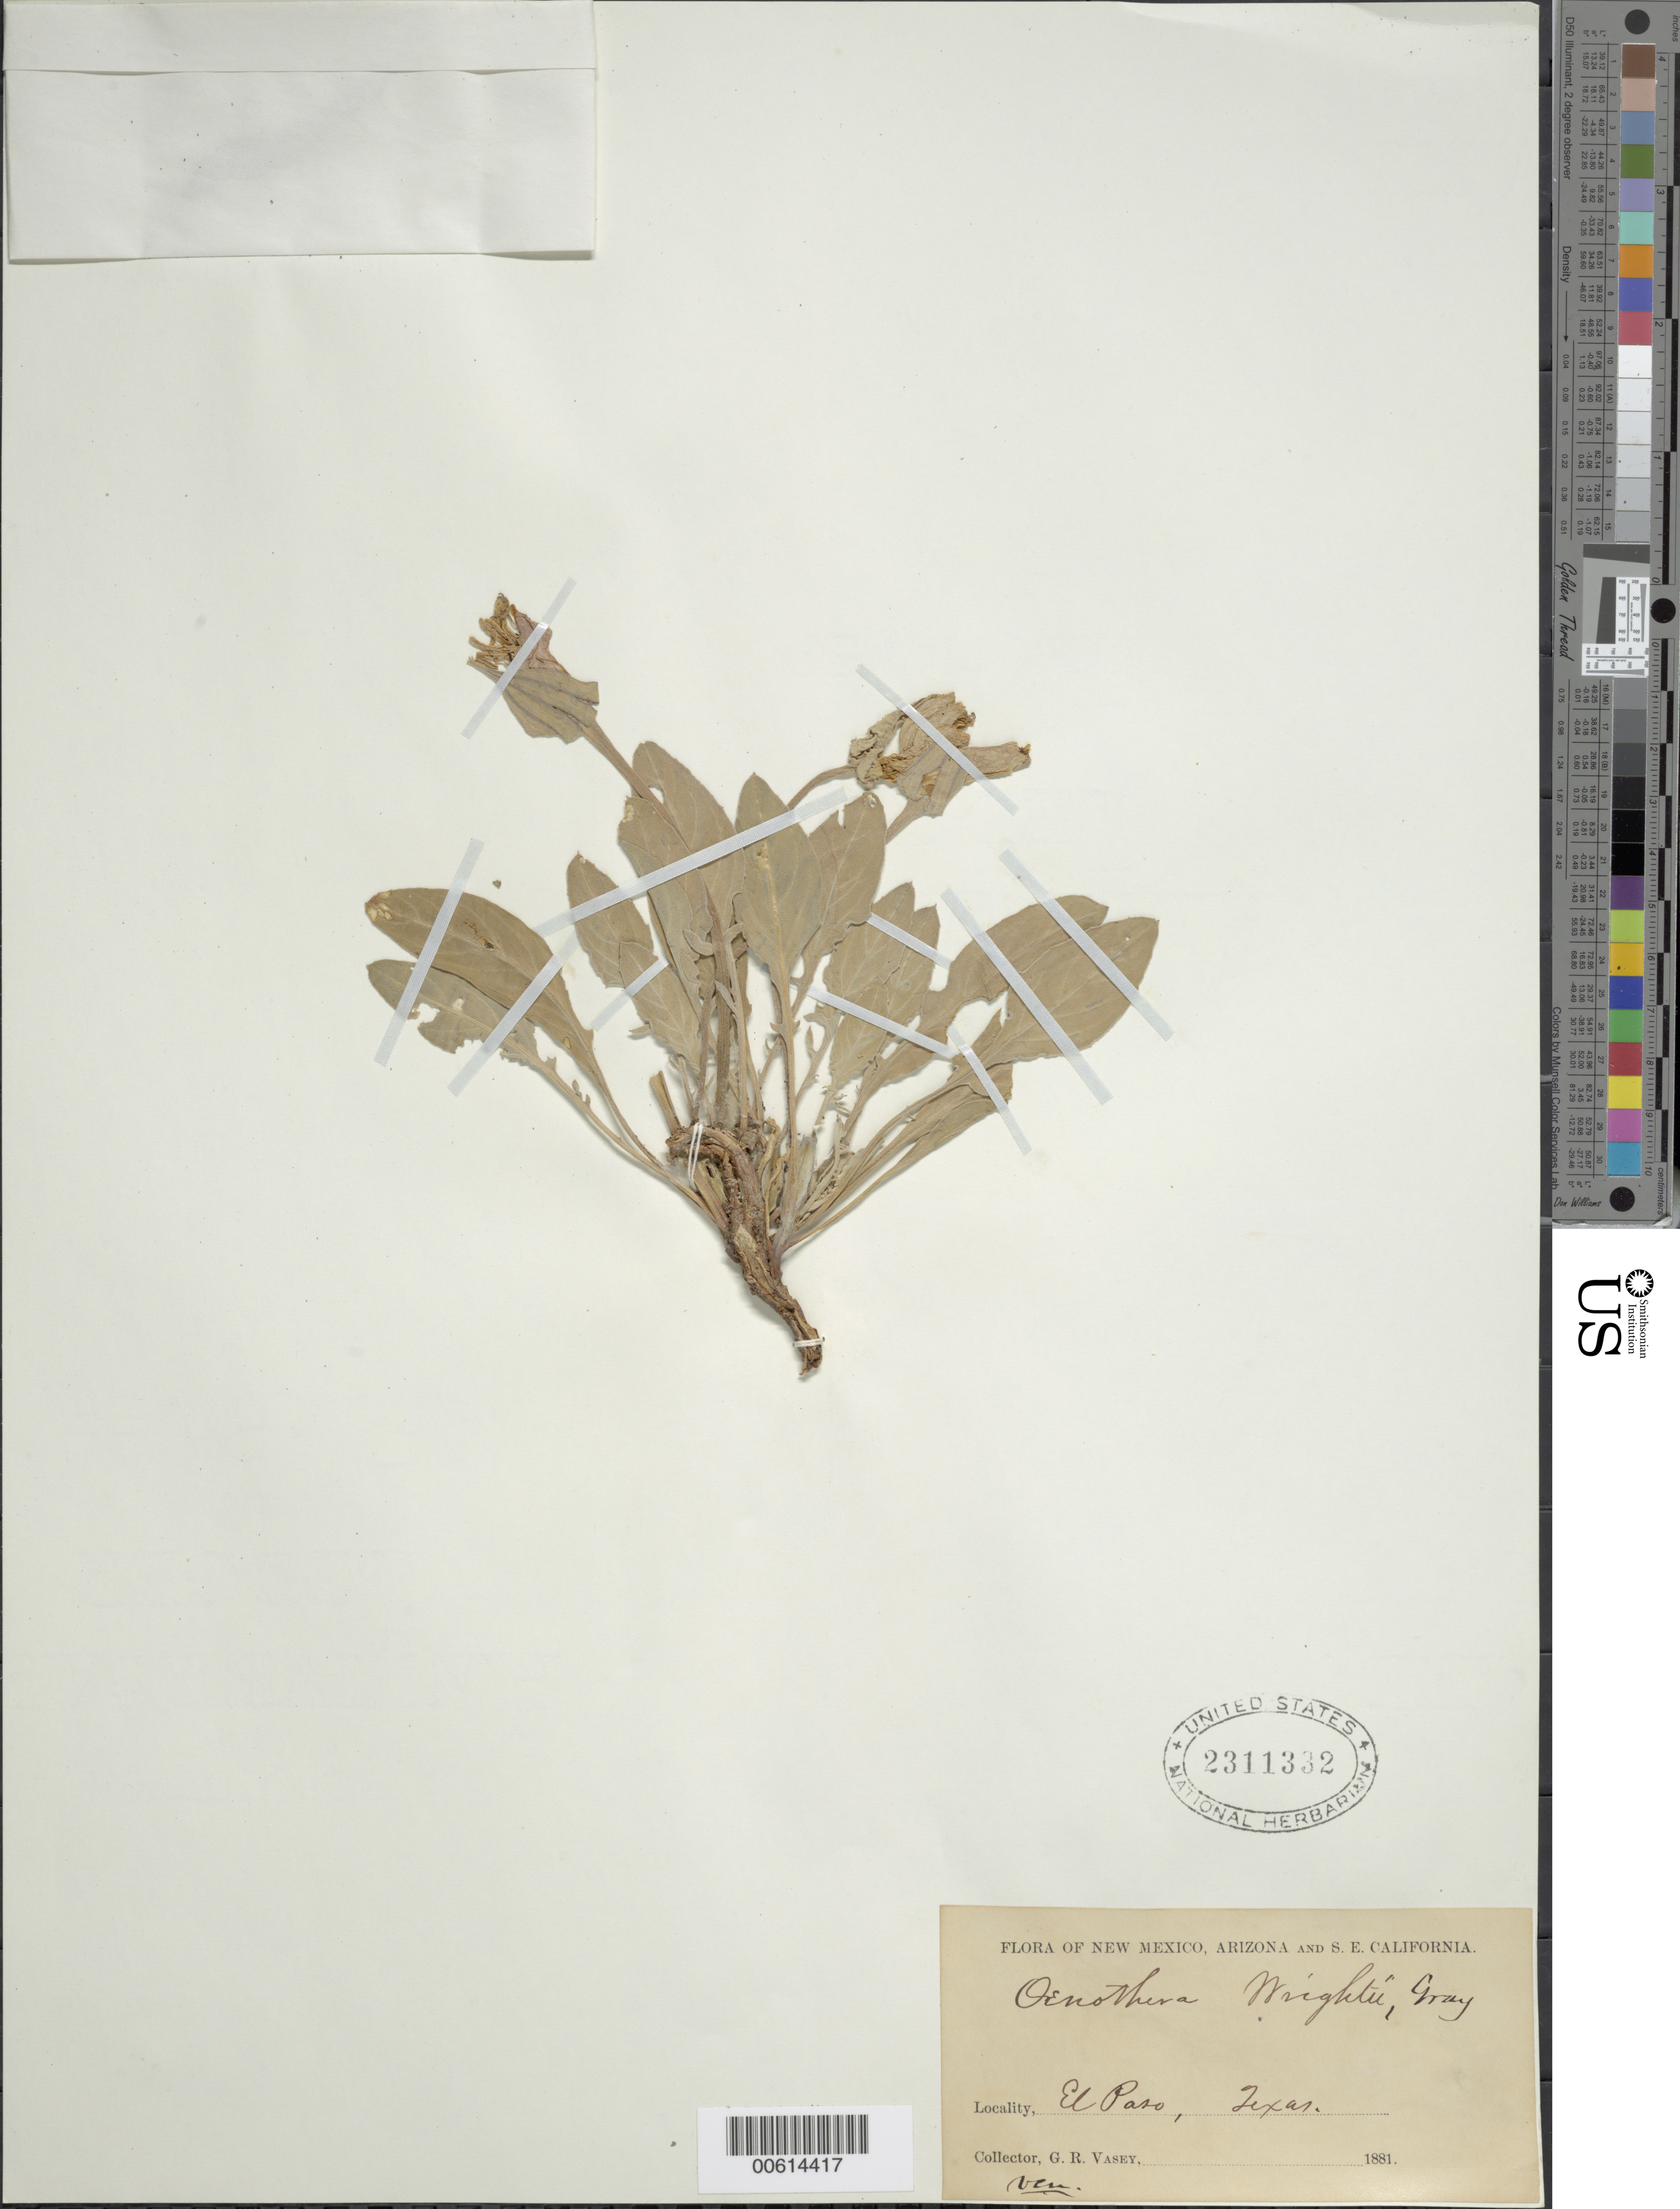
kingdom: Plantae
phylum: Tracheophyta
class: Magnoliopsida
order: Myrtales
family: Onagraceae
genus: Oenothera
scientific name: Oenothera brachycarpa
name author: A. Gray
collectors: G. R. Vasey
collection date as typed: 1881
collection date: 1881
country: United States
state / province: Texas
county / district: El Paso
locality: El Paso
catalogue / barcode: US 2311332